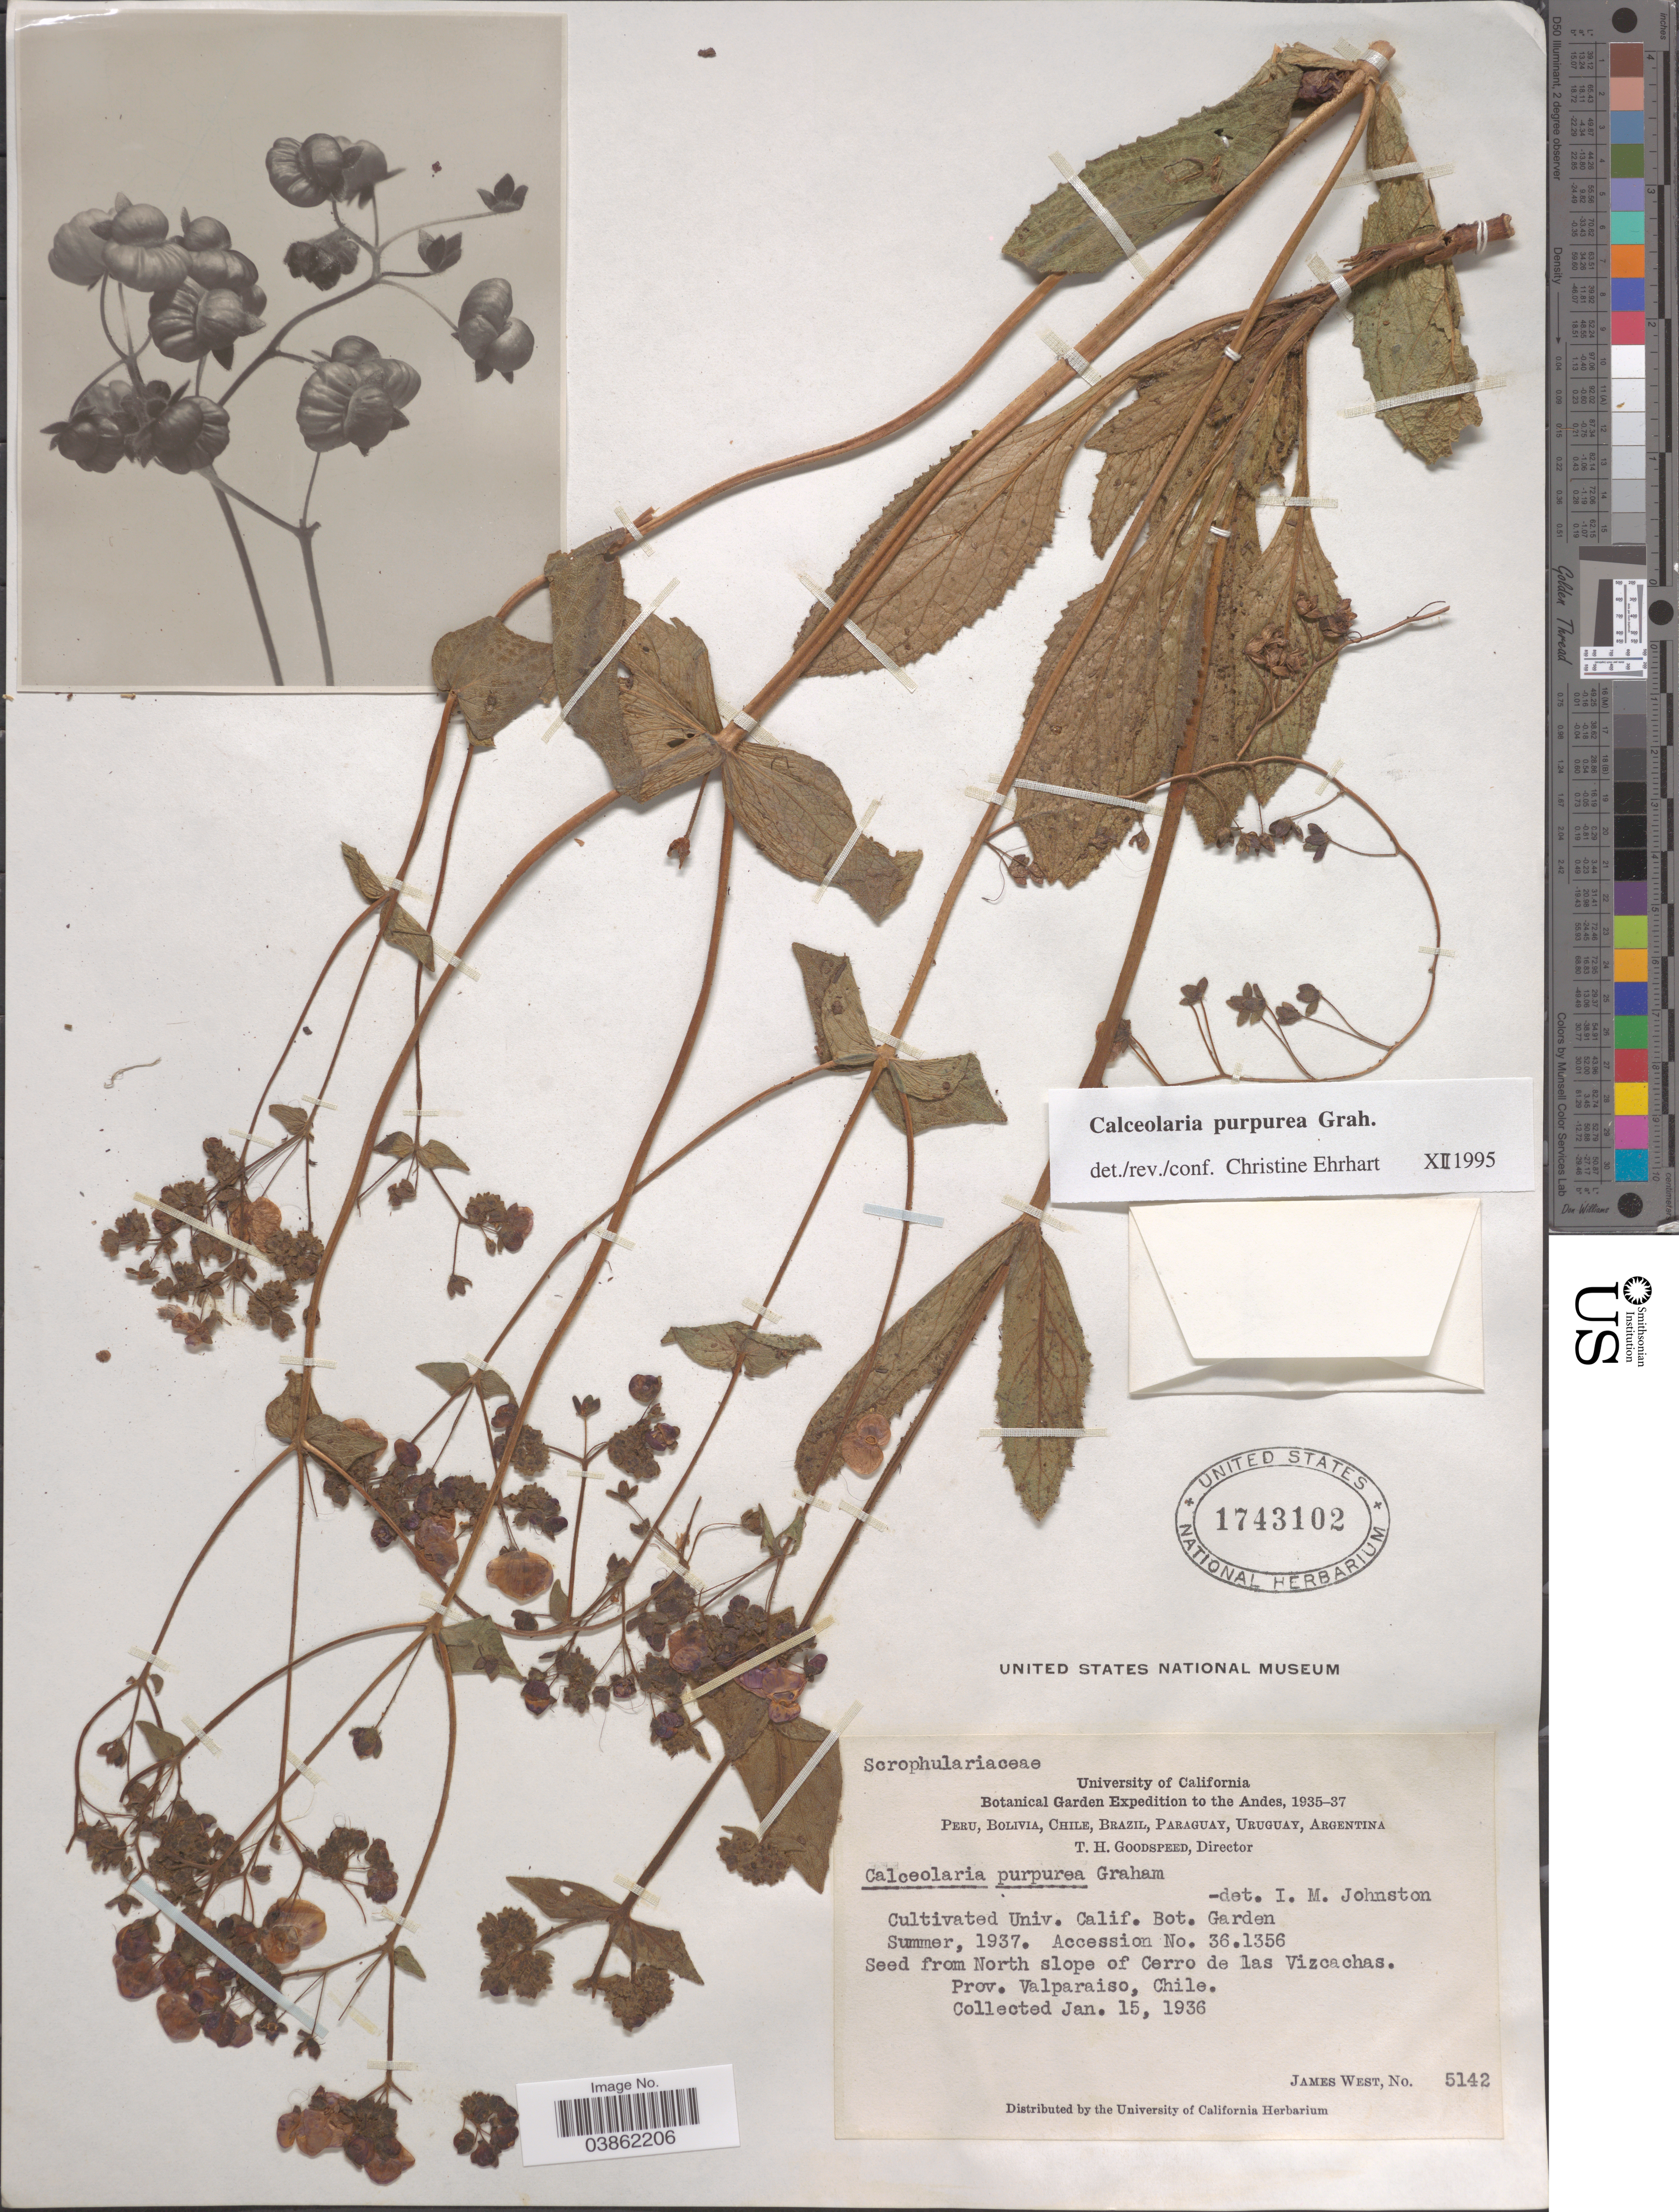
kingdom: Plantae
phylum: Tracheophyta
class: Magnoliopsida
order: Lamiales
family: Calceolariaceae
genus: Calceolaria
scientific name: Calceolaria purpurea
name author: Graham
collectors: J. West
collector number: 5142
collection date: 1936-01-15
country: United States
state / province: California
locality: The Andes. [unsure placement] Cultivated Univ. Calif. Bot. Garden.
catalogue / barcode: US 1743102